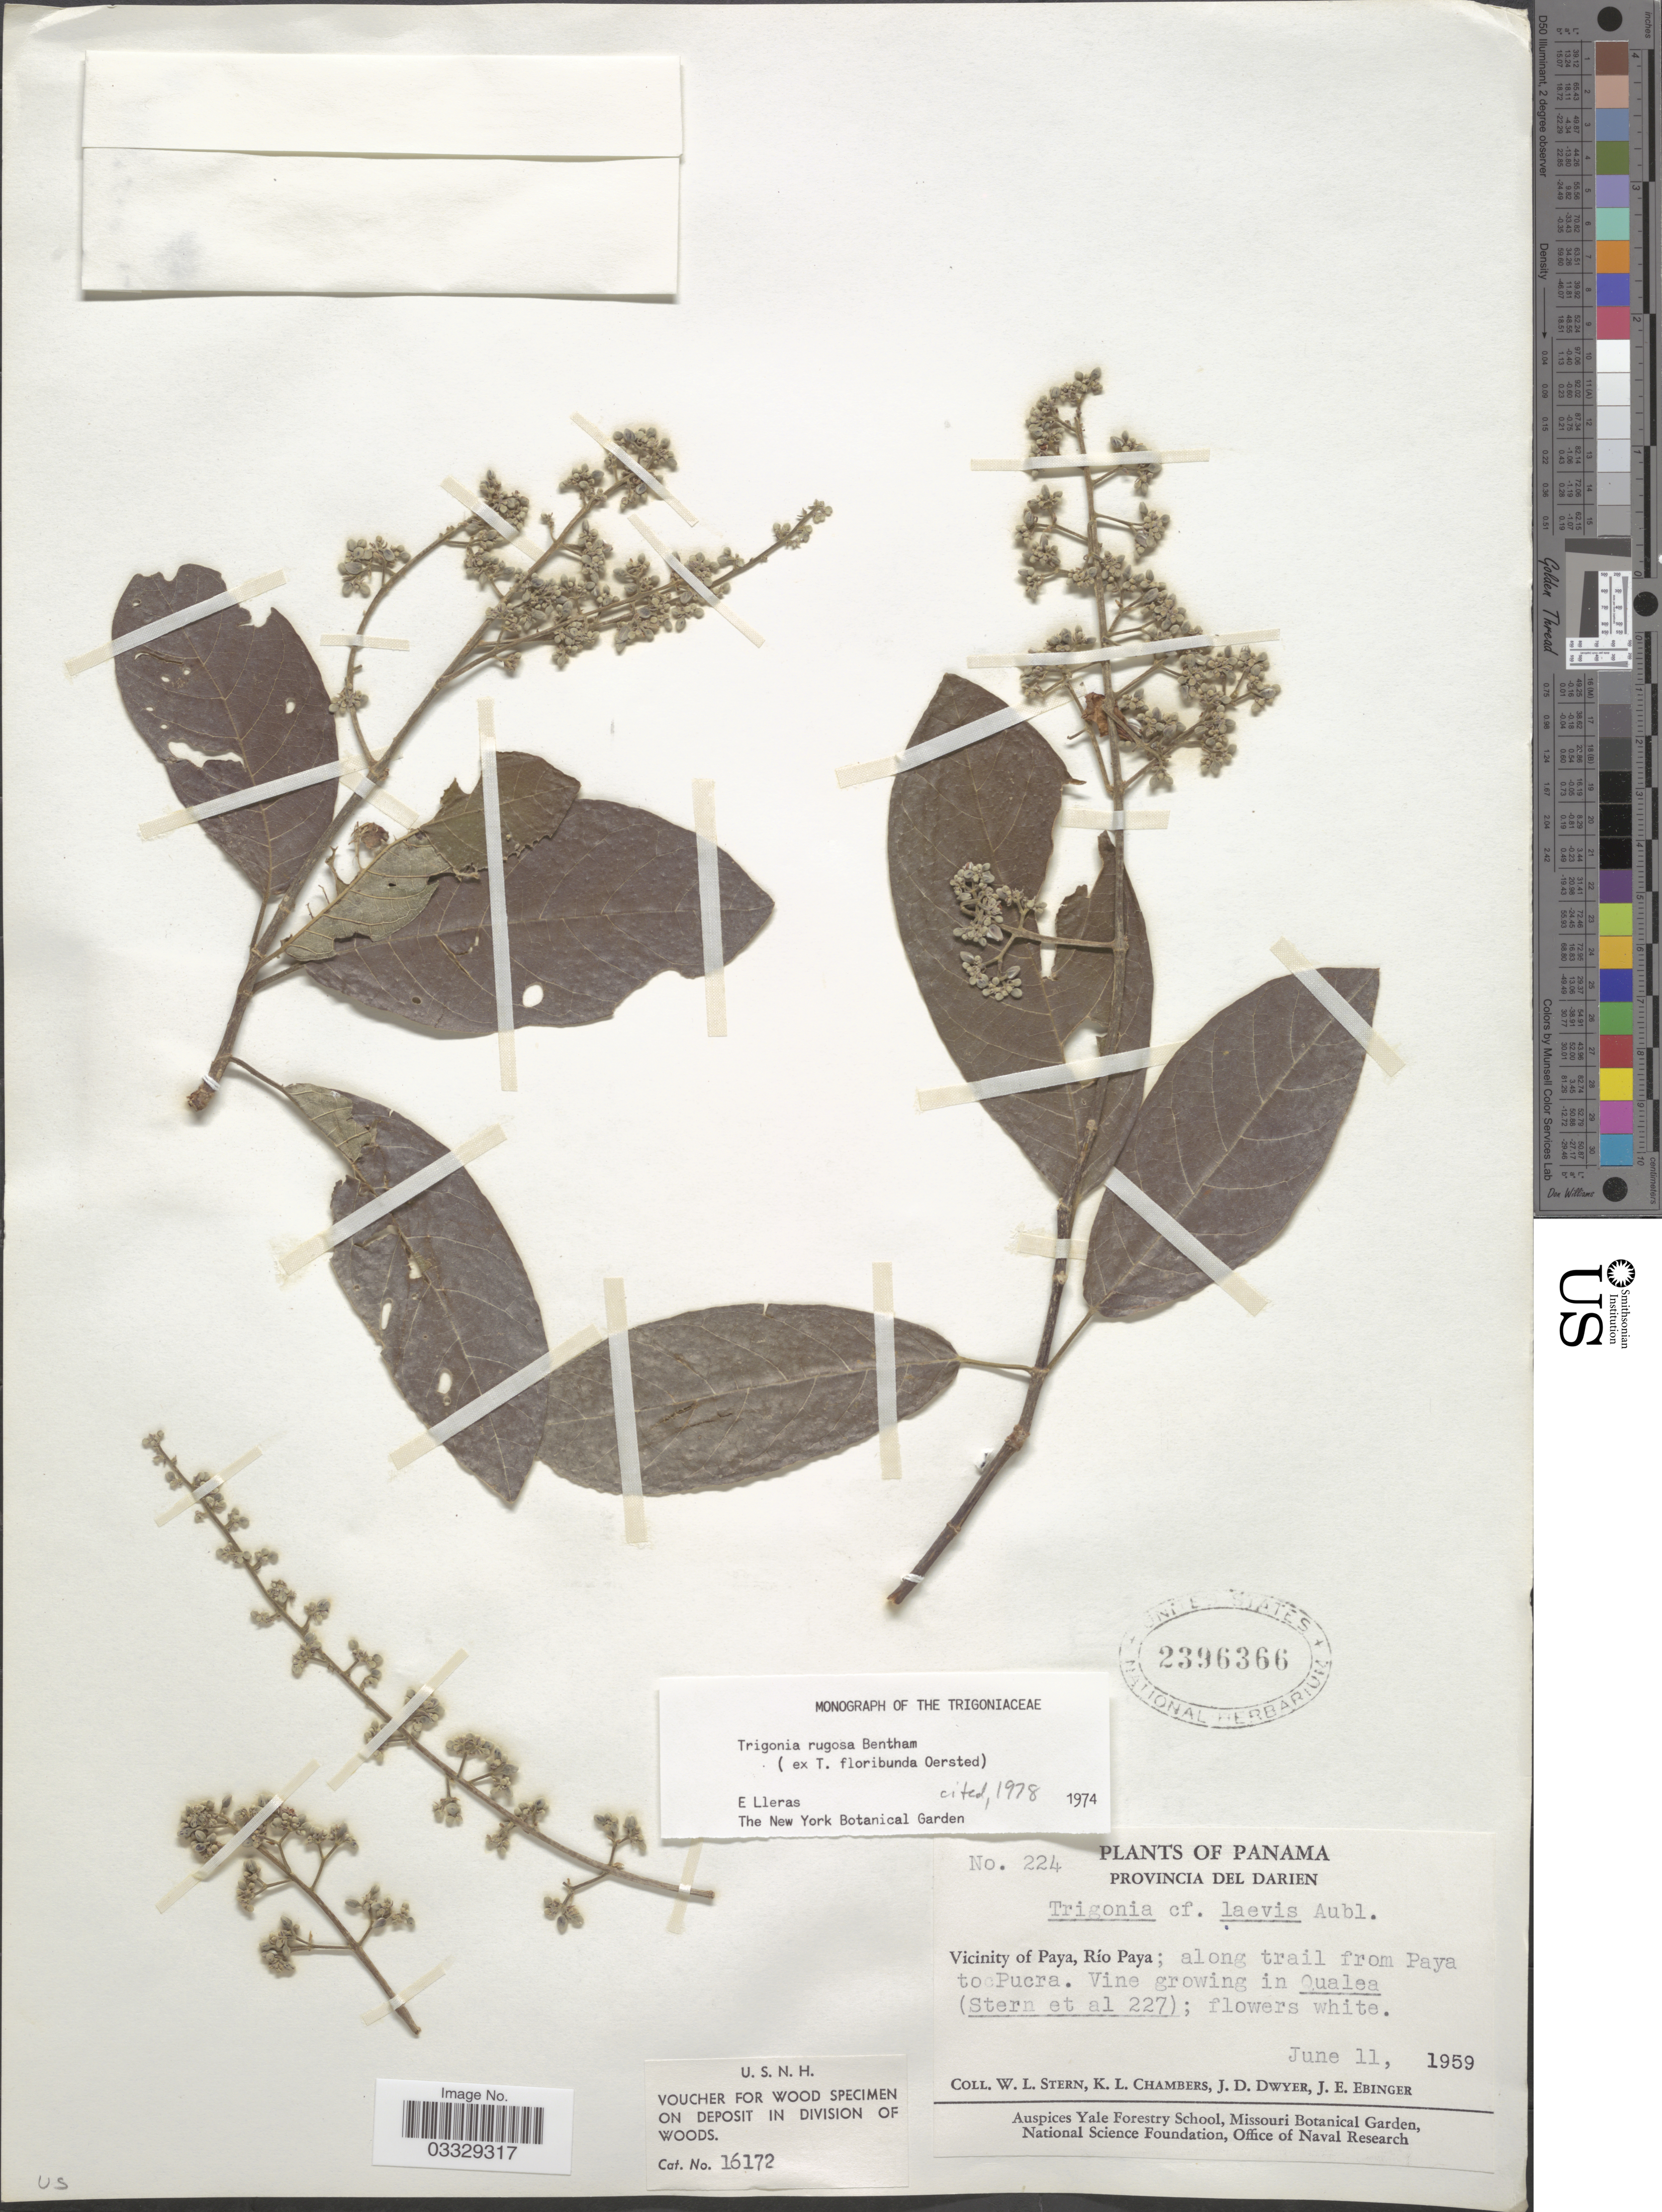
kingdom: Plantae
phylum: Tracheophyta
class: Magnoliopsida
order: Malpighiales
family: Trigoniaceae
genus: Trigonia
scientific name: Trigonia rugosa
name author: Benth.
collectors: W. L. Stern, K. Chambers, J. D. Dwyer & J. Ebinger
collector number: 224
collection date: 1959-06-11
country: Panama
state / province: Darién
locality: Vicinity of Paya, Río Paya; along trail from Paya to Pucra.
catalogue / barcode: US 2396366